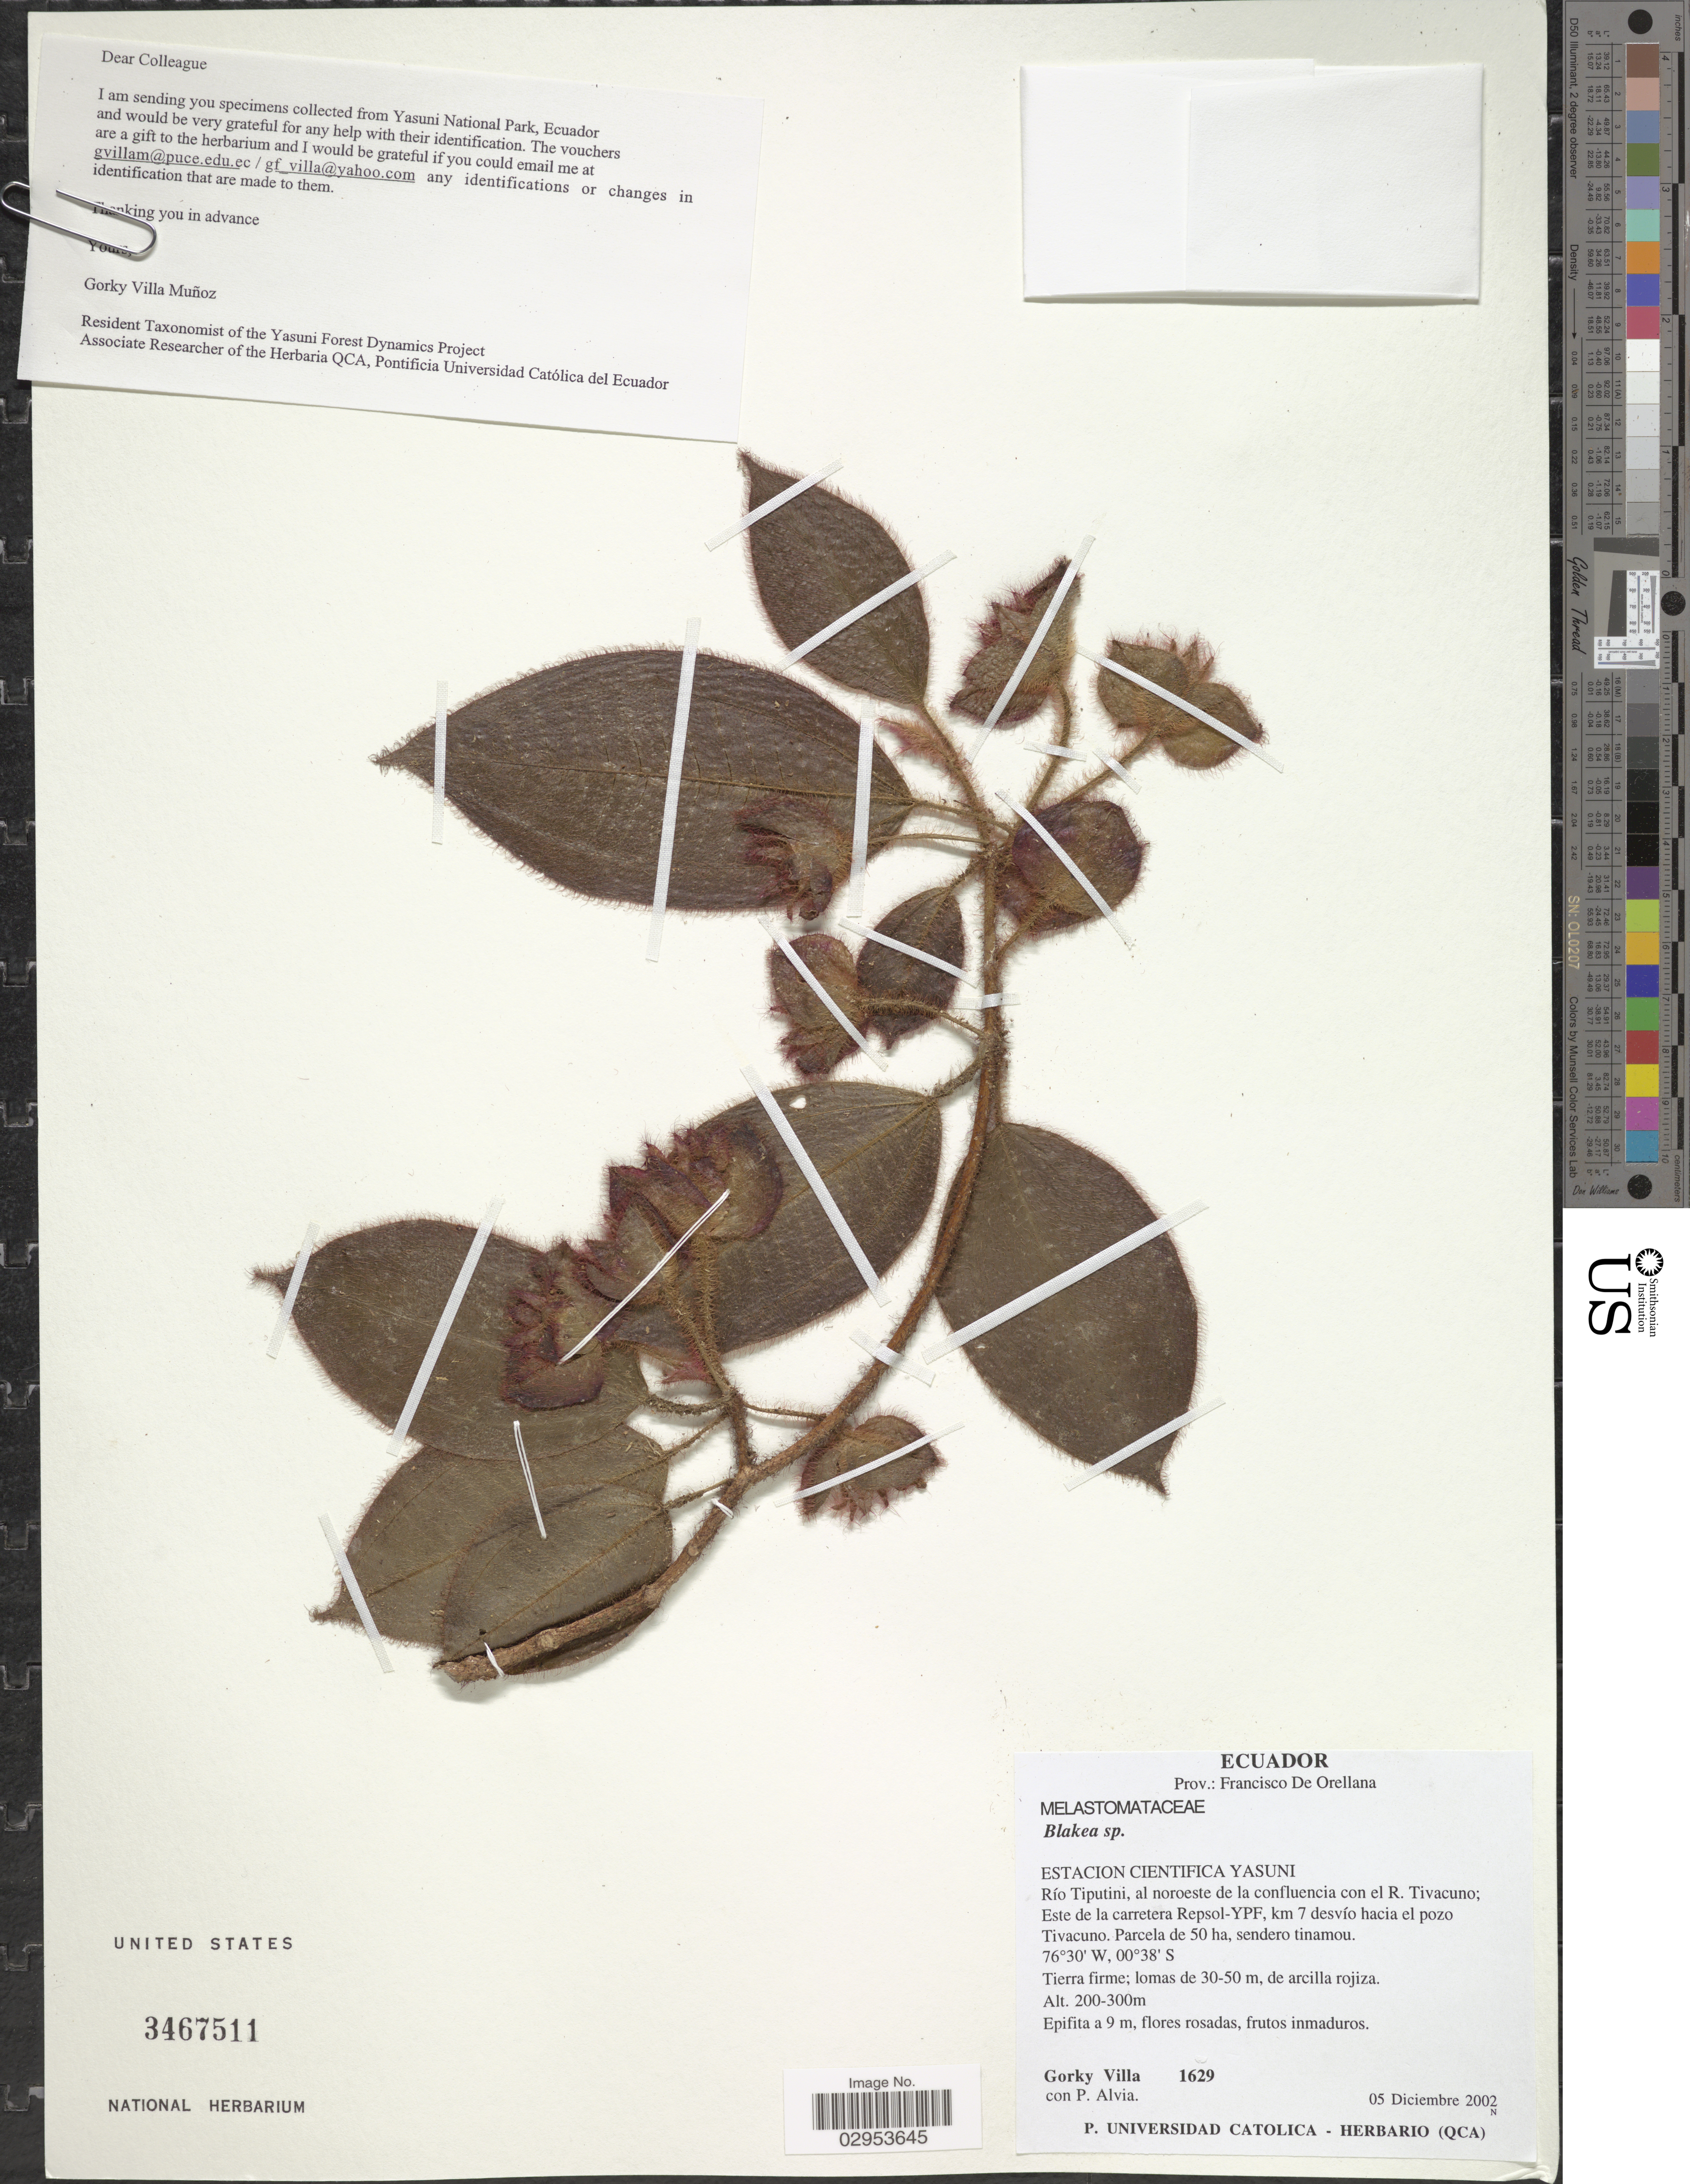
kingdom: Plantae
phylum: Tracheophyta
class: Magnoliopsida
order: Myrtales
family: Melastomataceae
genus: Blakea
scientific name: Blakea bracteata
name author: Gleason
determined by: Penneys, D. S.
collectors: G. Villa & P. Alvia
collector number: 1629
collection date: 2002-12-05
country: Ecuador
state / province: Orellana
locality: Prov.: Francisco De Orellana. Estacion Cientifica Yasuni. Río Tiputini, al noroeste de la confluencia con el R. Tivacuno; Este de la carretera Repsol-YPF, km 7 desvío hacia el pozo Tivacuno. Parcela de 50 ha, sendero tinamou.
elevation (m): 200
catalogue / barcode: US 3467511